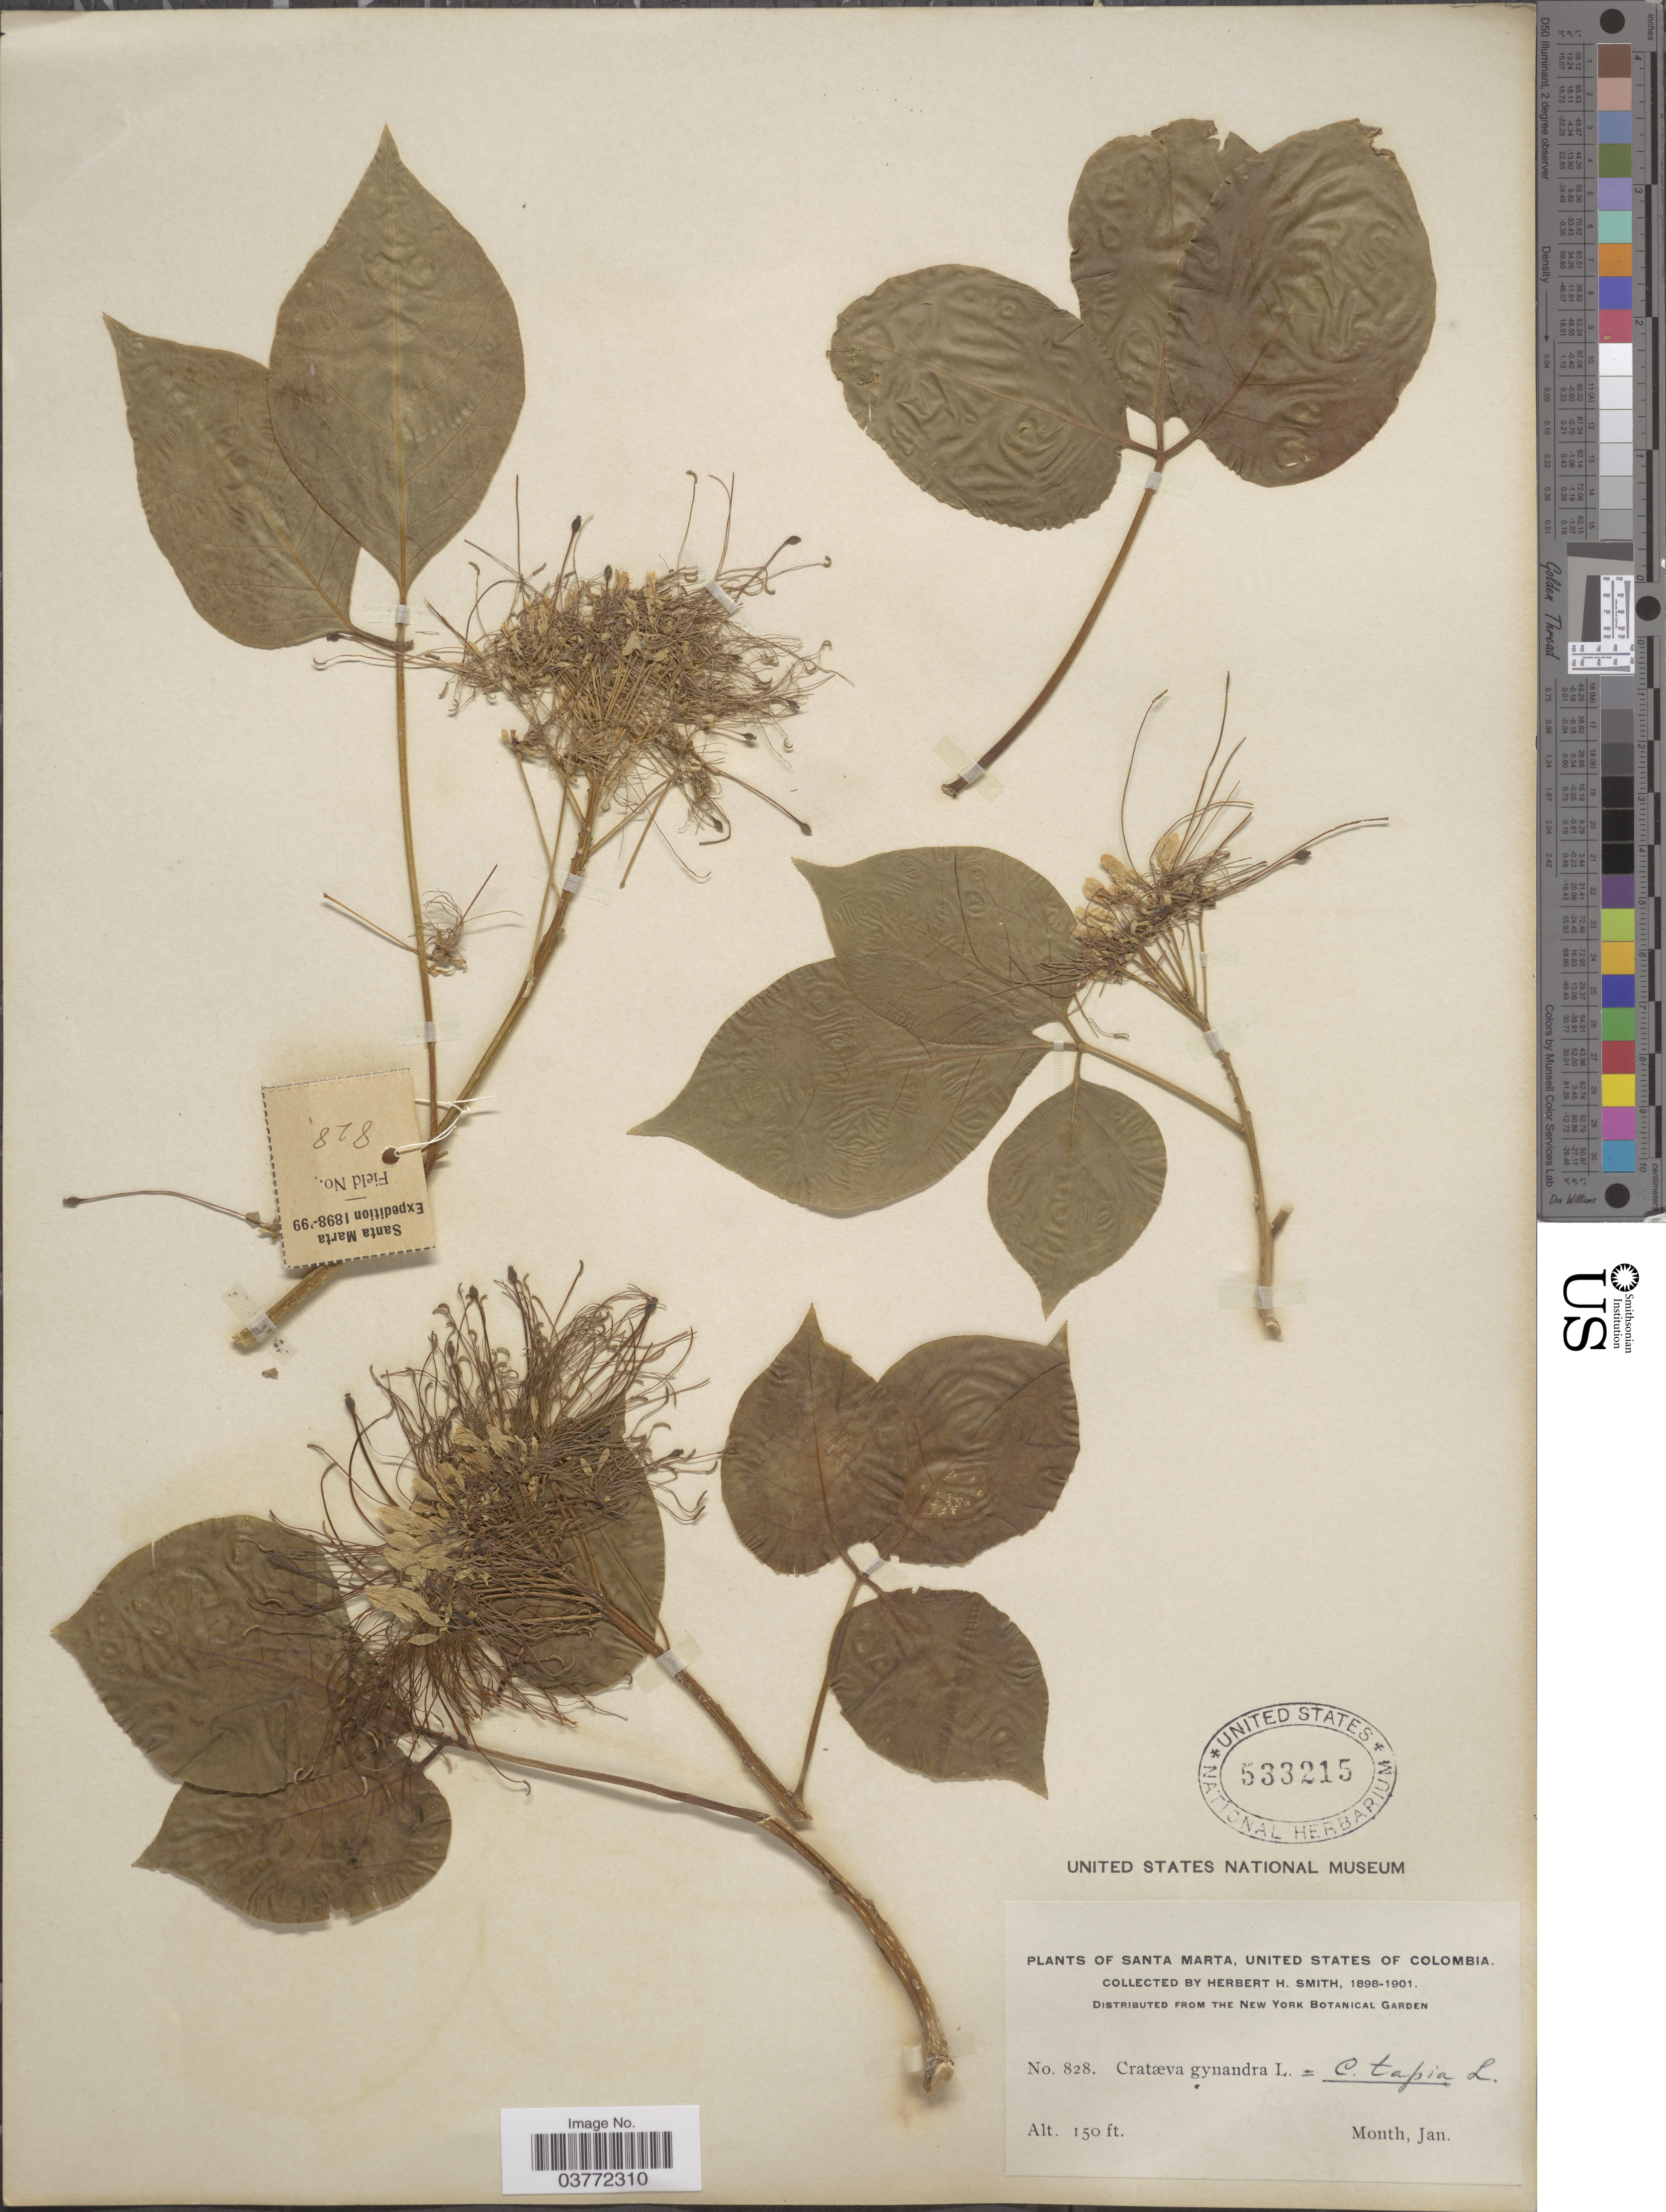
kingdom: Plantae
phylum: Tracheophyta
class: Magnoliopsida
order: Brassicales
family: Capparaceae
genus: Crateva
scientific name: Crateva tapia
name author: L.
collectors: Herbert H. Smith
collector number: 828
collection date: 1898-01/1901-01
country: Colombia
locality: Santa Marta, United States of Colombia.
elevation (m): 46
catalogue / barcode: US 533215